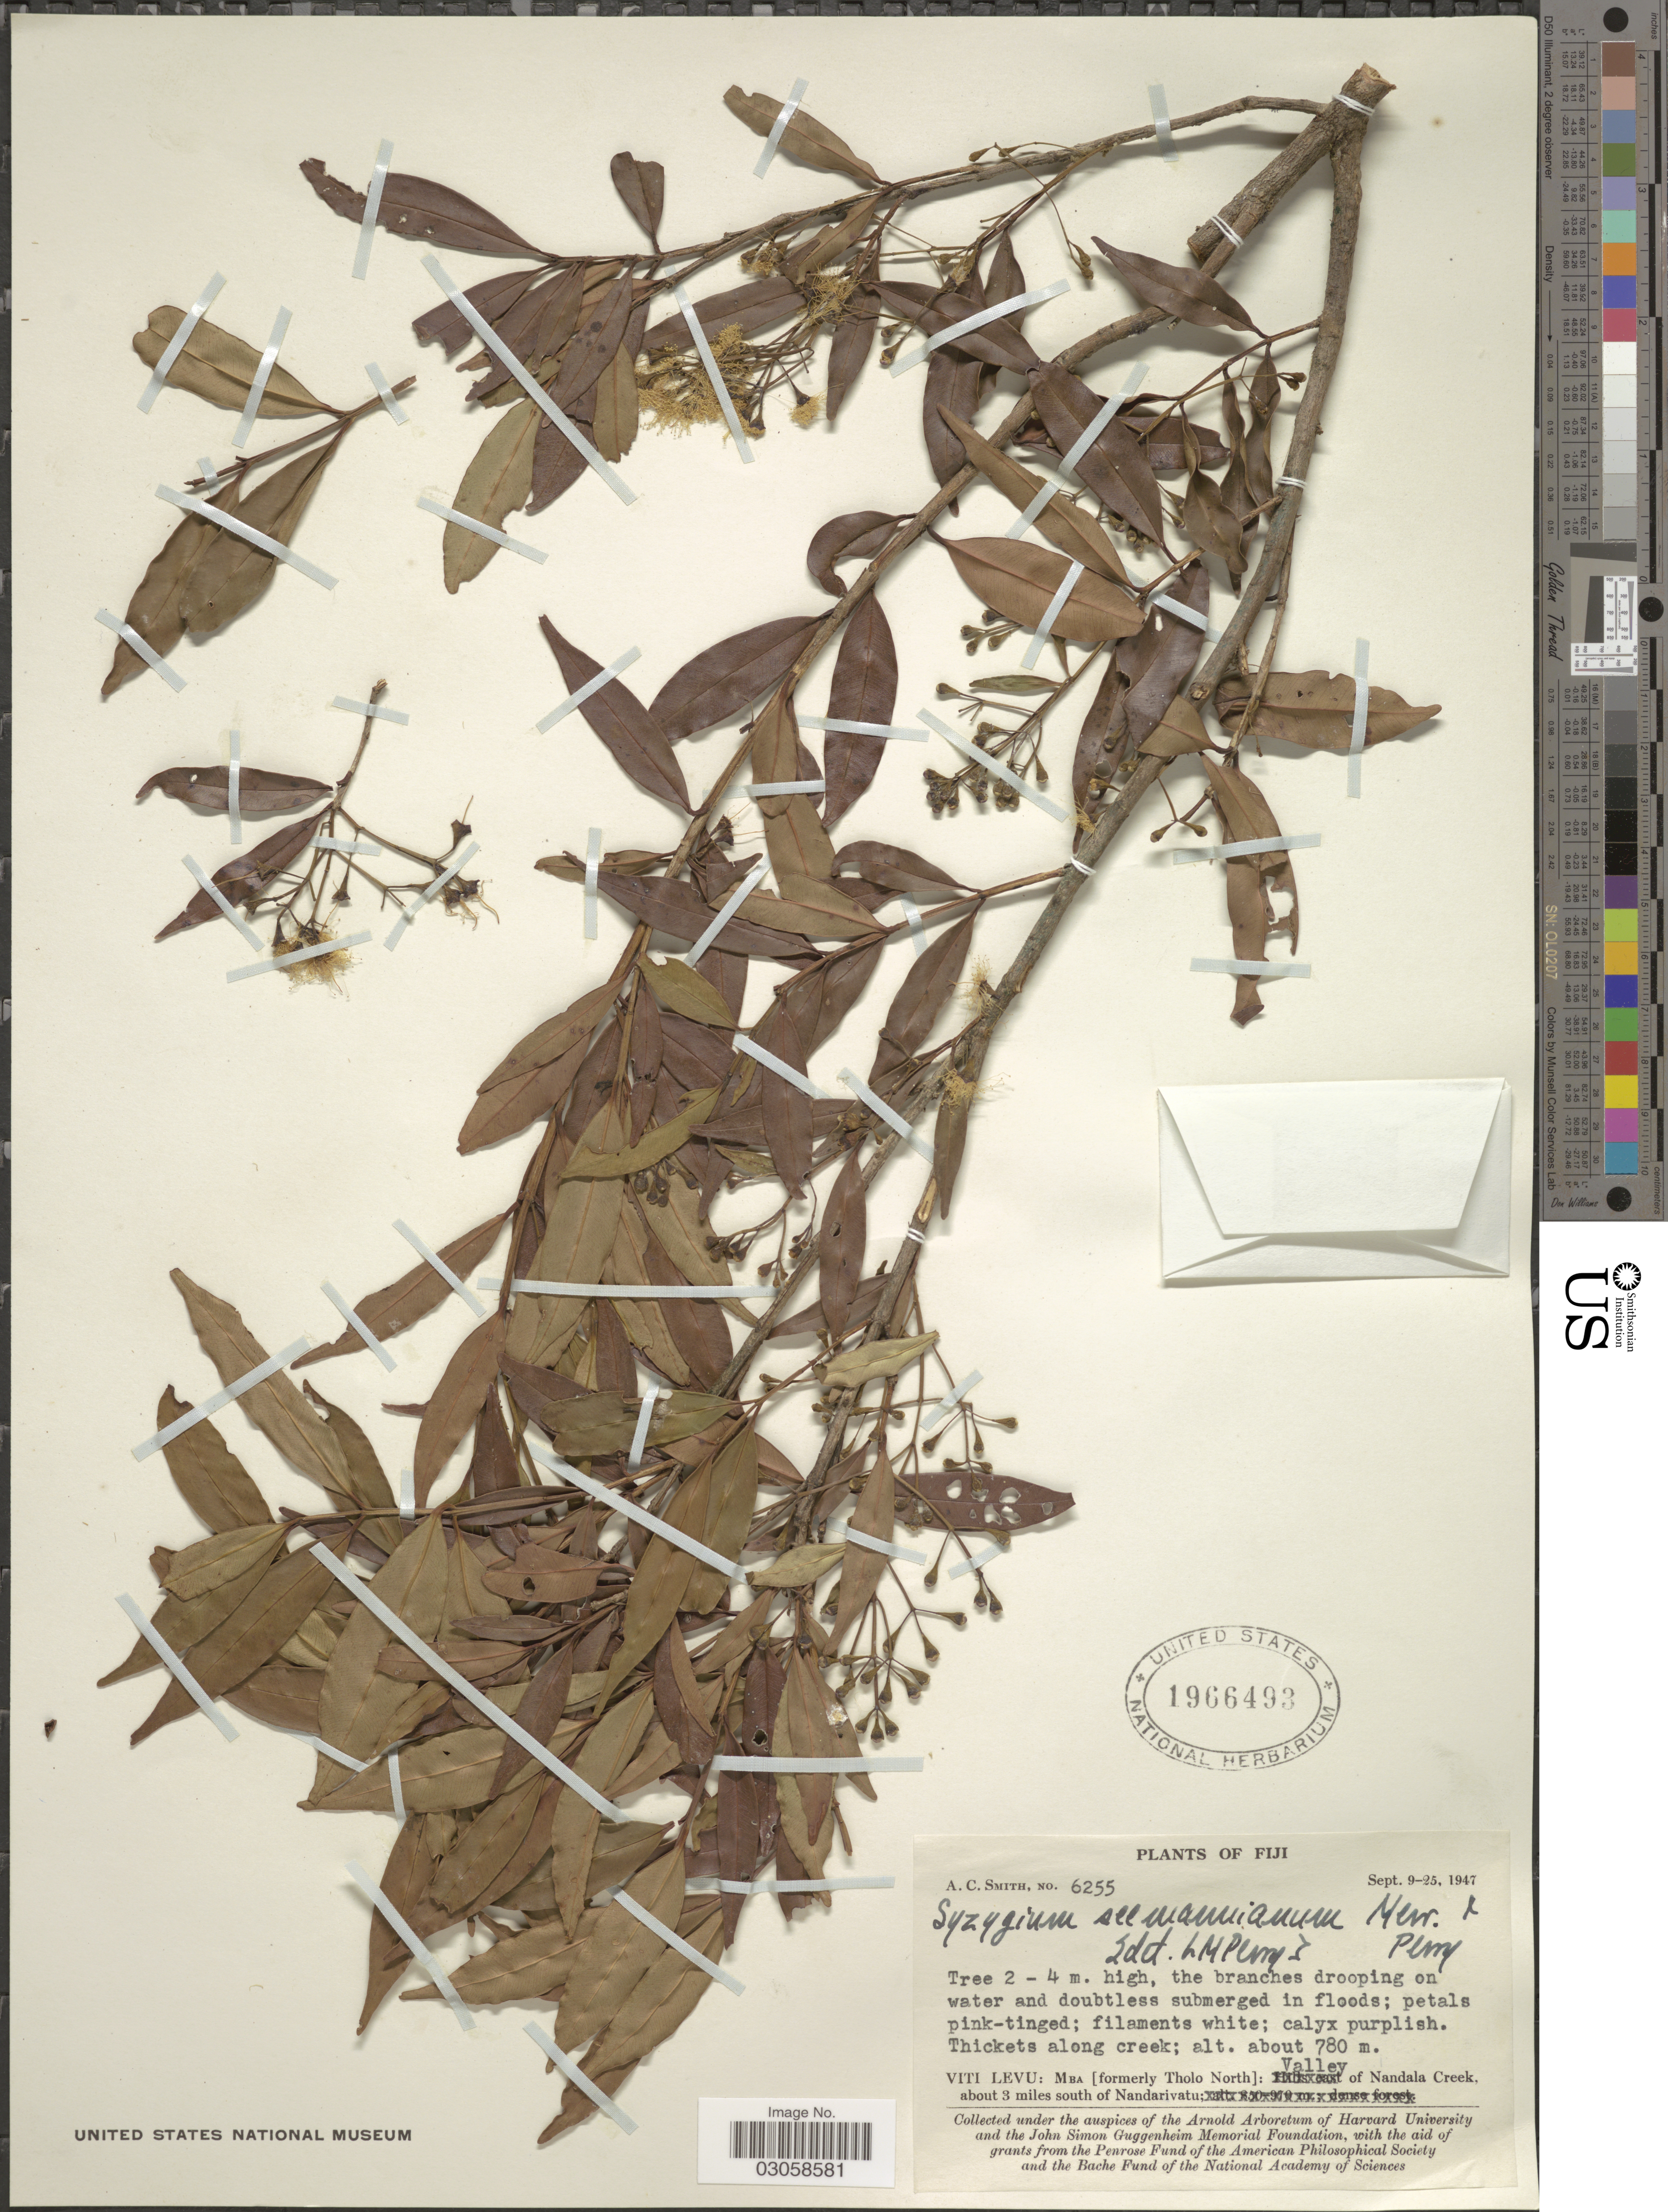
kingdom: Plantae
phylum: Tracheophyta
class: Magnoliopsida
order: Myrtales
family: Myrtaceae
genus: Syzygium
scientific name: Syzygium seemannianum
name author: Merr. & L.M. Perry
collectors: A. C. Smith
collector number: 6255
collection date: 1947-09-09/1947-09-25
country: Fiji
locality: Viti Levu: Mba [formerly Tholo North]: Valley of Nandala Creek, about 3 miles south of Nandarivatu.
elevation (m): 780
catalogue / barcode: US 1966493